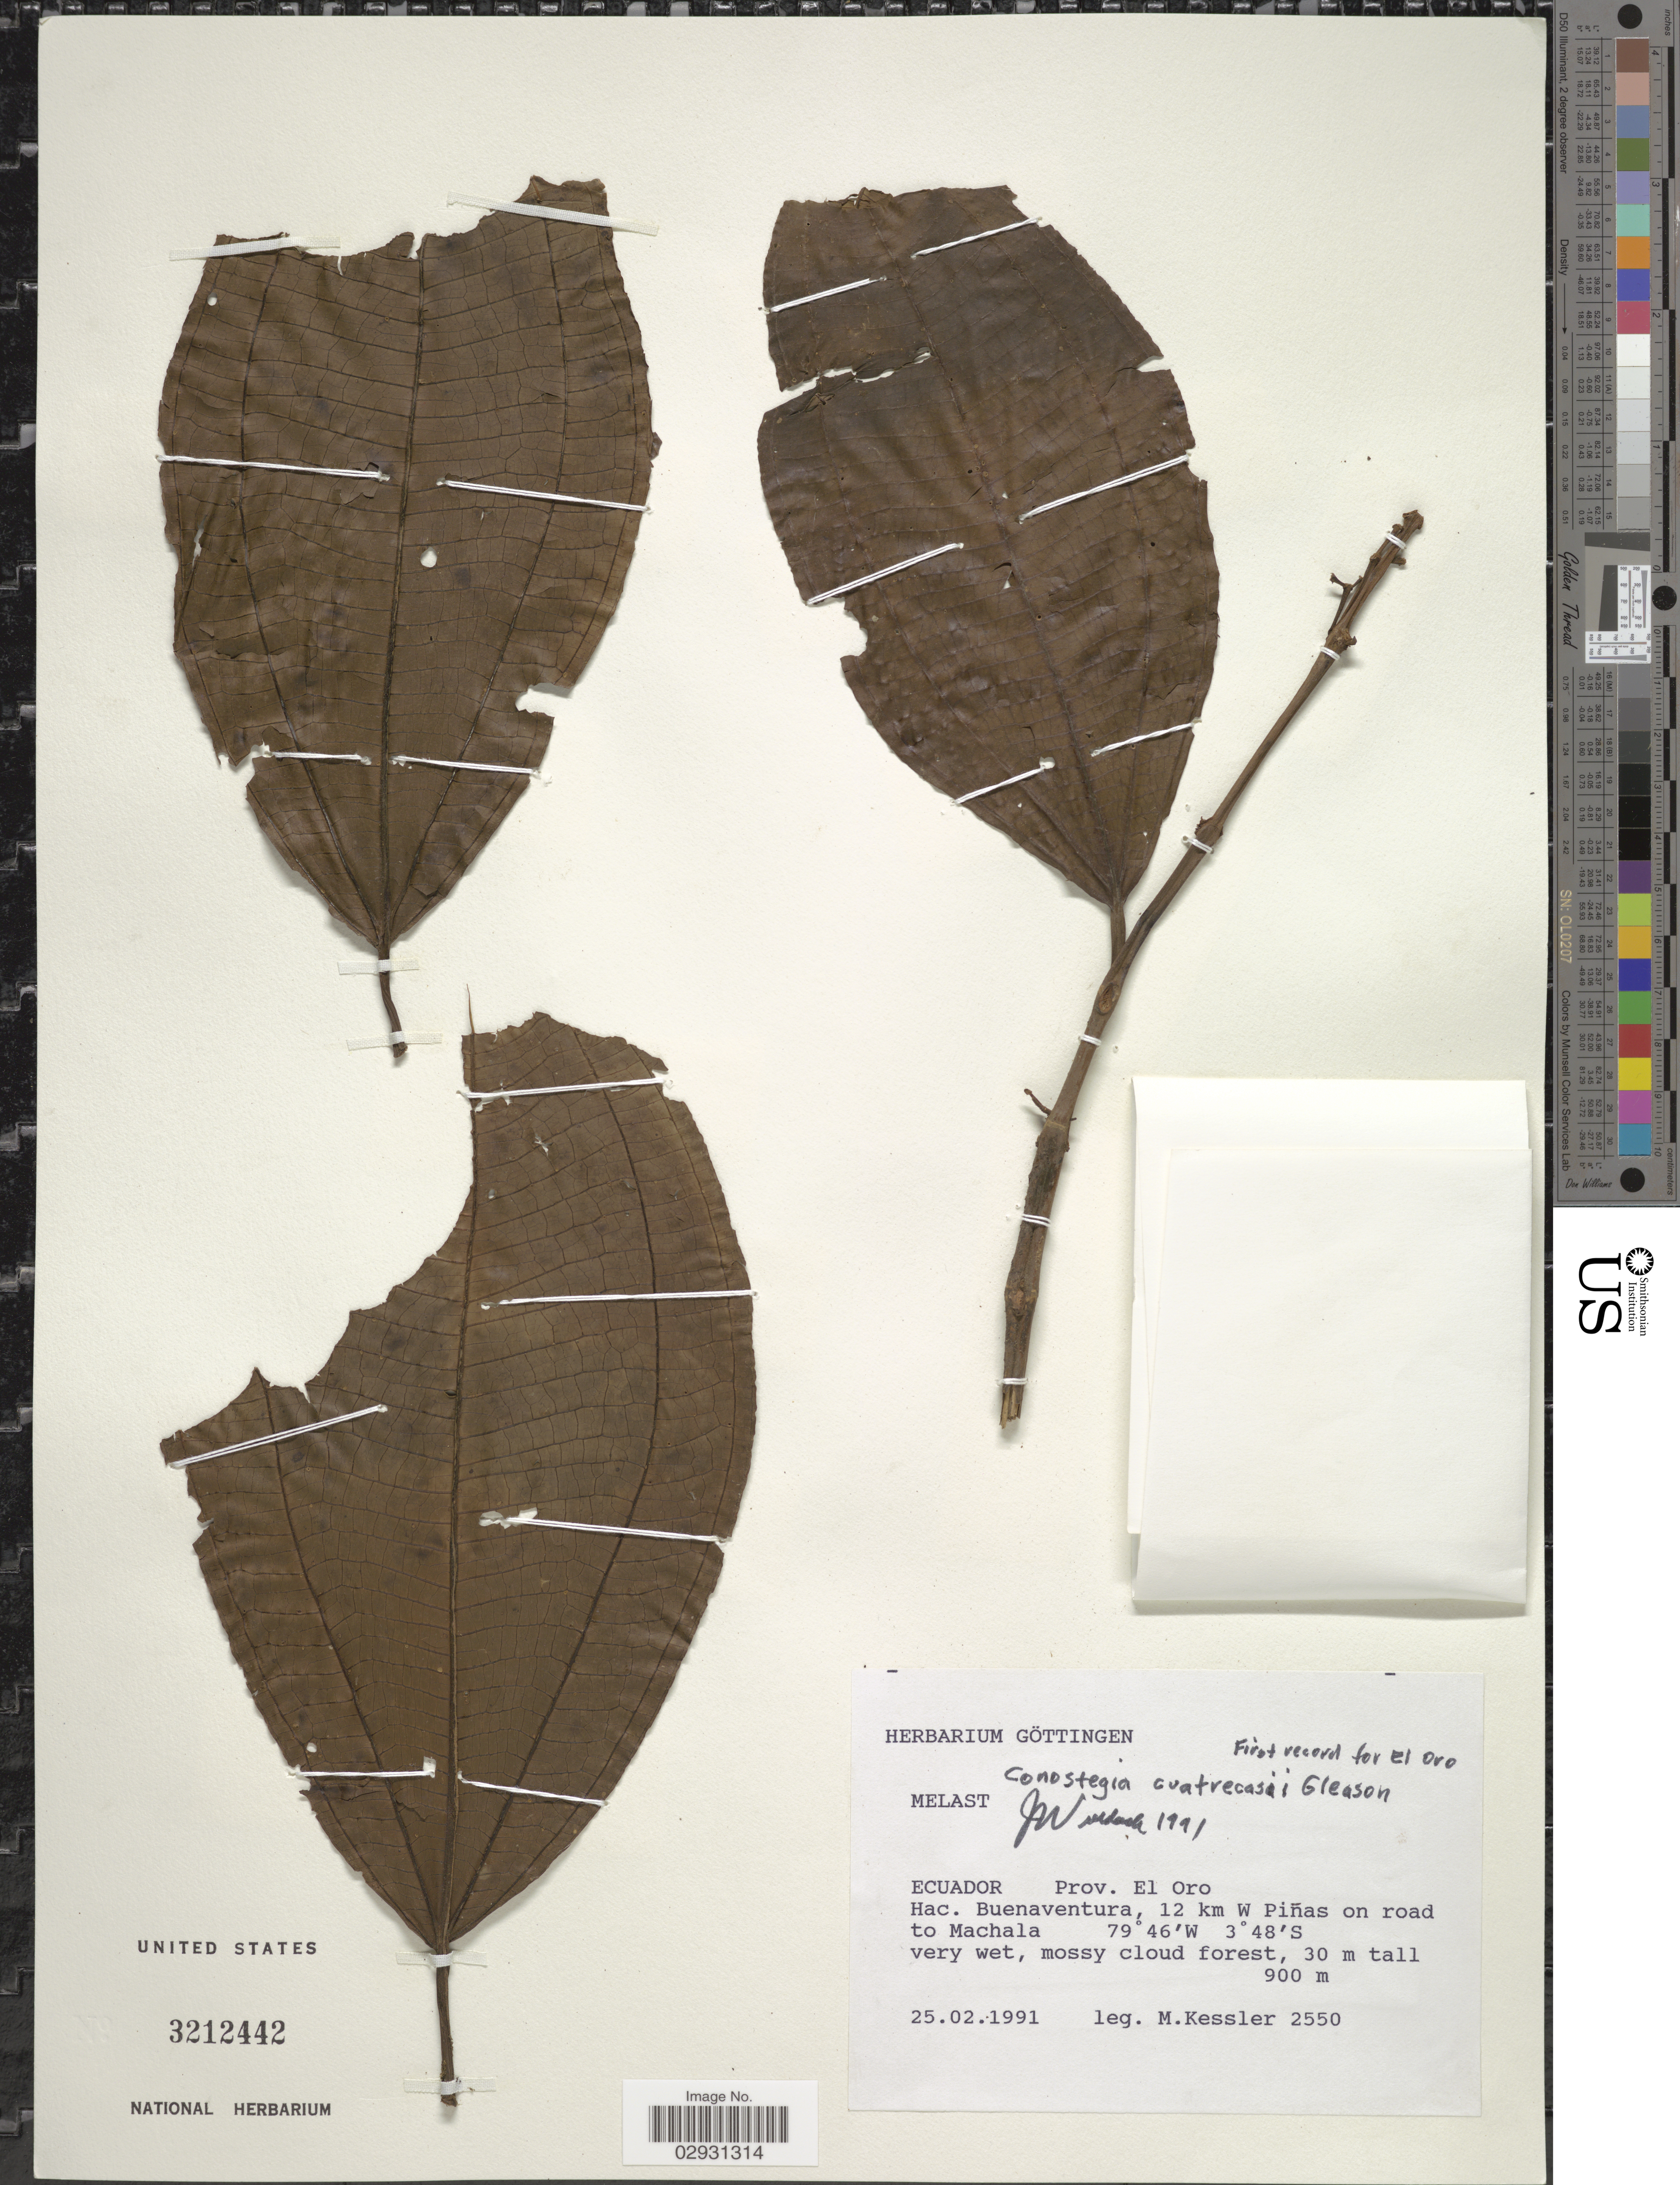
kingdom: Plantae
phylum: Tracheophyta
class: Magnoliopsida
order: Myrtales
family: Melastomataceae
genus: Conostegia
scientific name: Conostegia cuatrecasasii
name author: Gleason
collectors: M. Kessler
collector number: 2550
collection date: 1991-02-25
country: Ecuador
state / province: El Oro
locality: Hac. Buenaventura, 12 km W of Piñas on road to Machala.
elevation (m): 900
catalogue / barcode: US 3212442